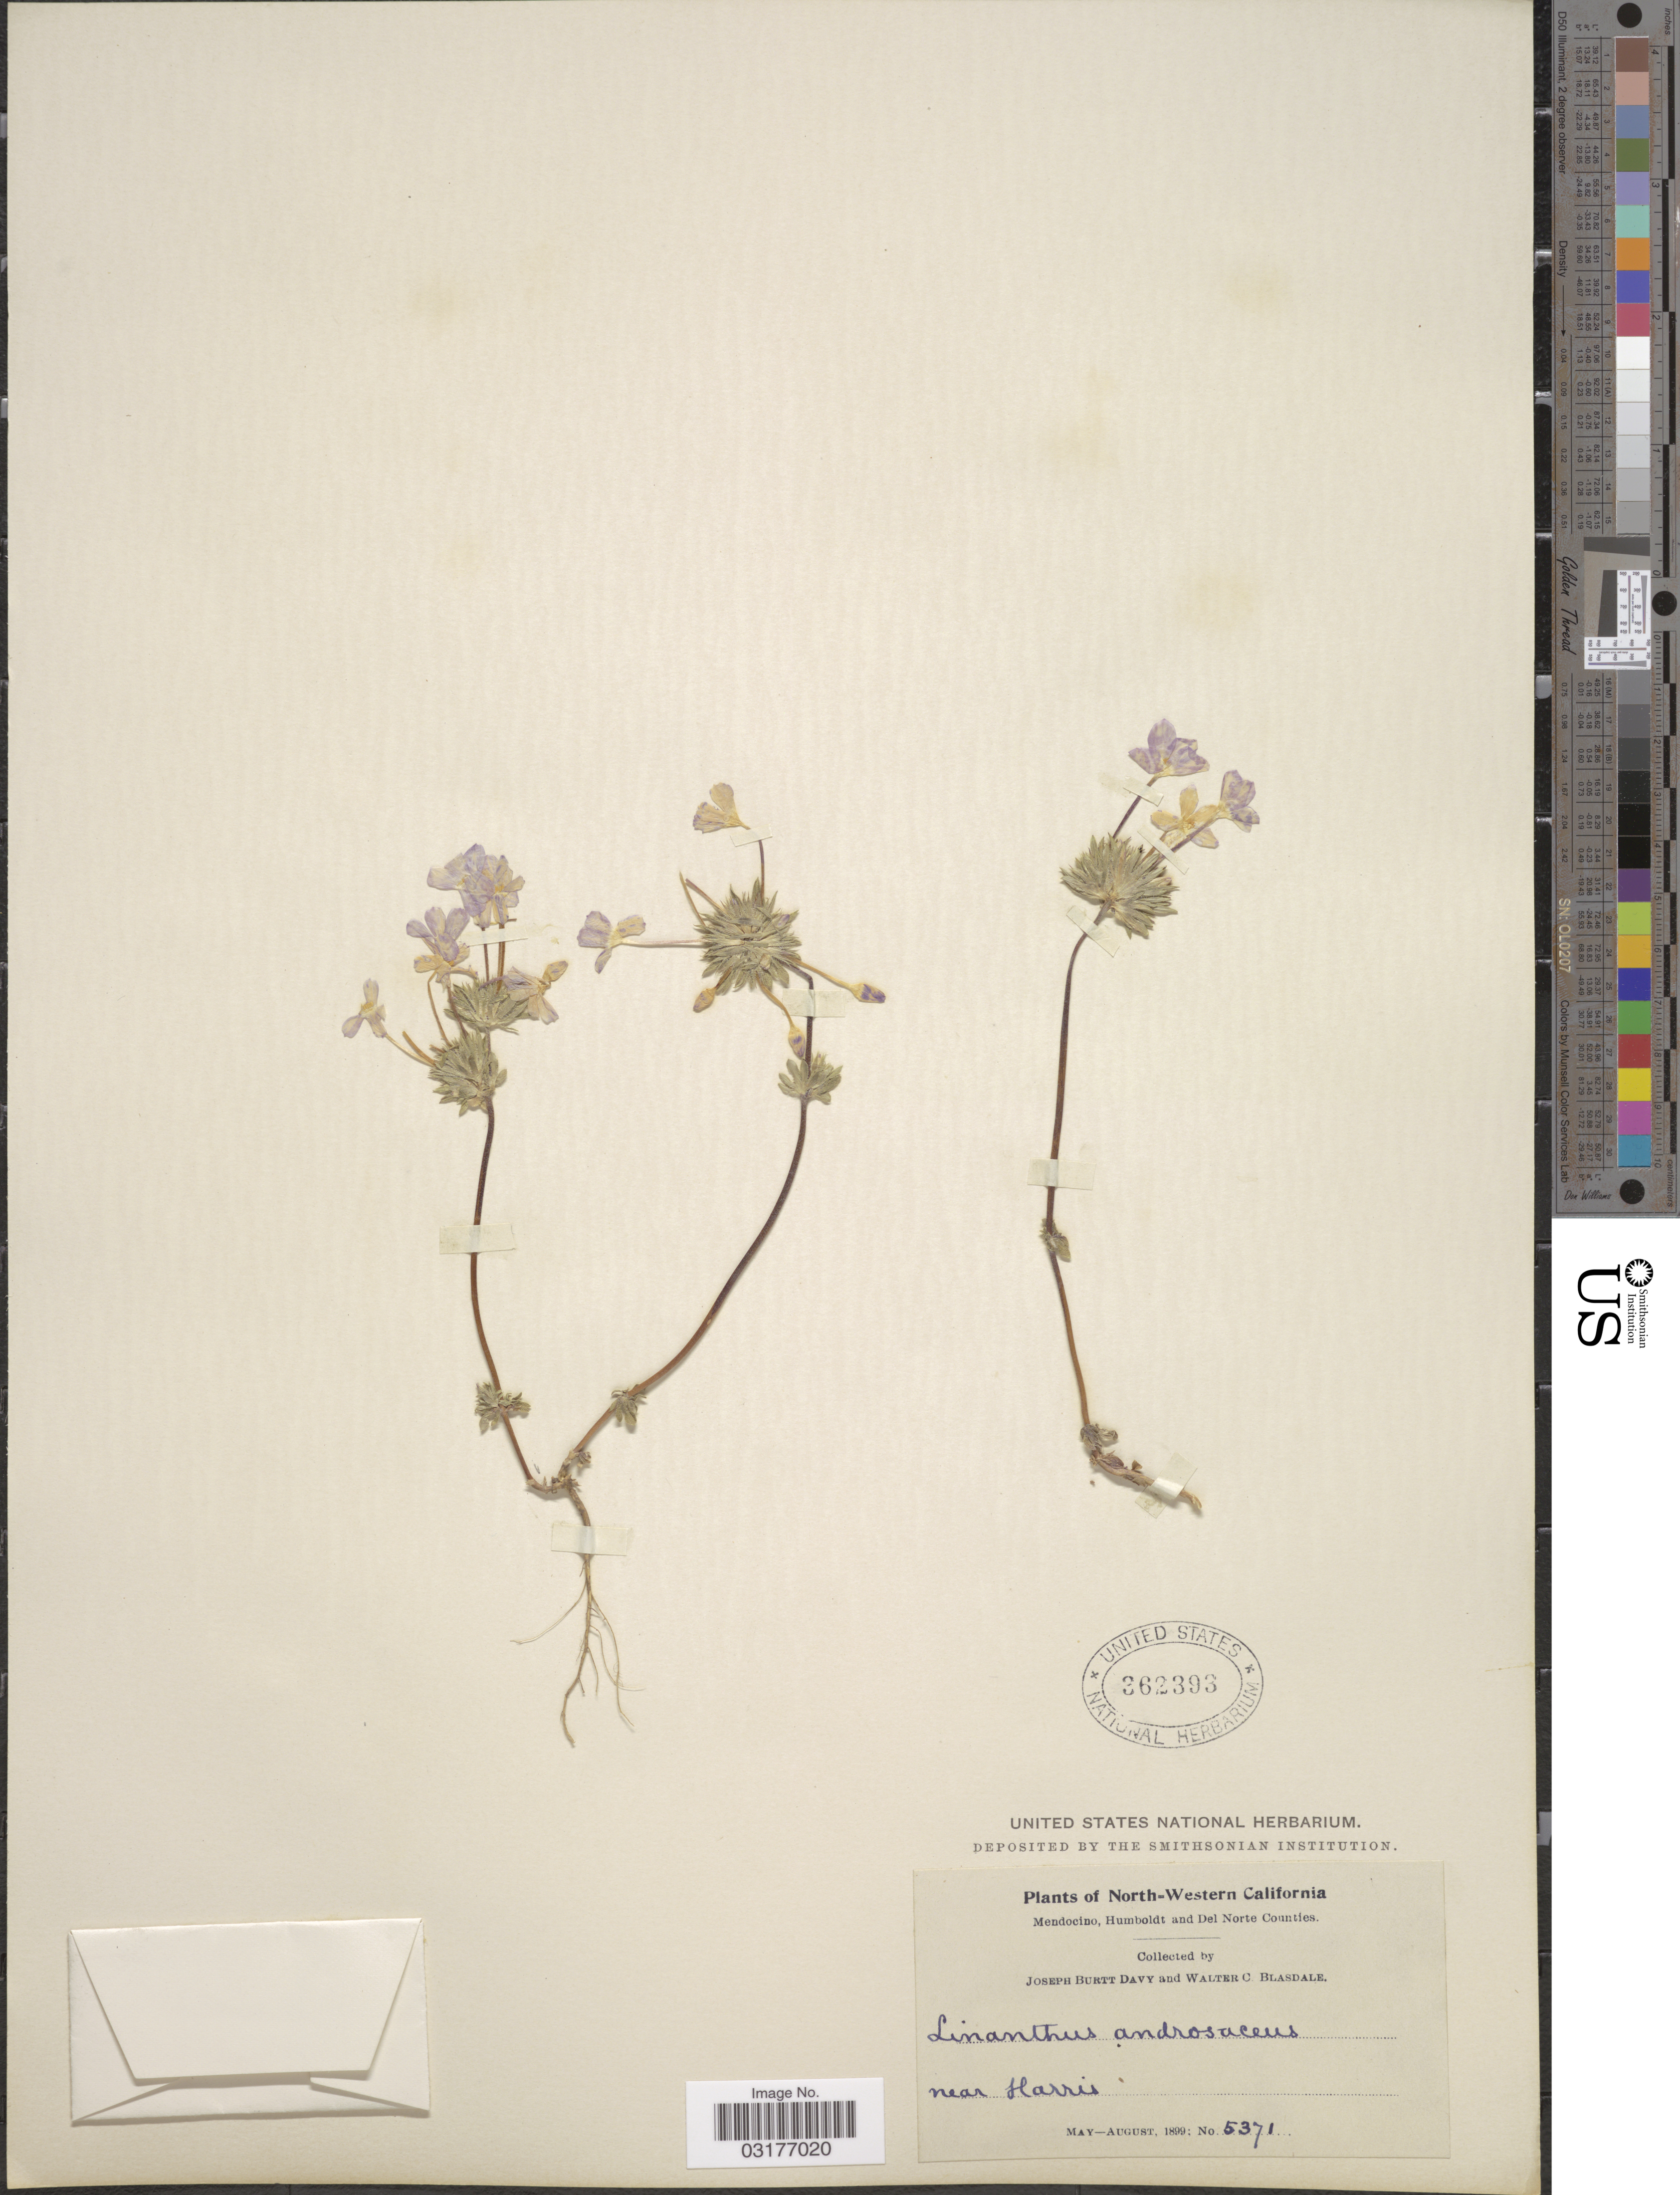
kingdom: Plantae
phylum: Tracheophyta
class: Magnoliopsida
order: Ericales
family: Polemoniaceae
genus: Leptosiphon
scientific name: Leptosiphon androsaceus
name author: Benth.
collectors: J. Burtt Davy & W. Blasdale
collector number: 5371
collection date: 1899-05/1899-08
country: United States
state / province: California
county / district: Mendocino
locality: North-Western California. Mendocino, Humboldt and Del Norte Counties. Near Harris.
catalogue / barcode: US 362393